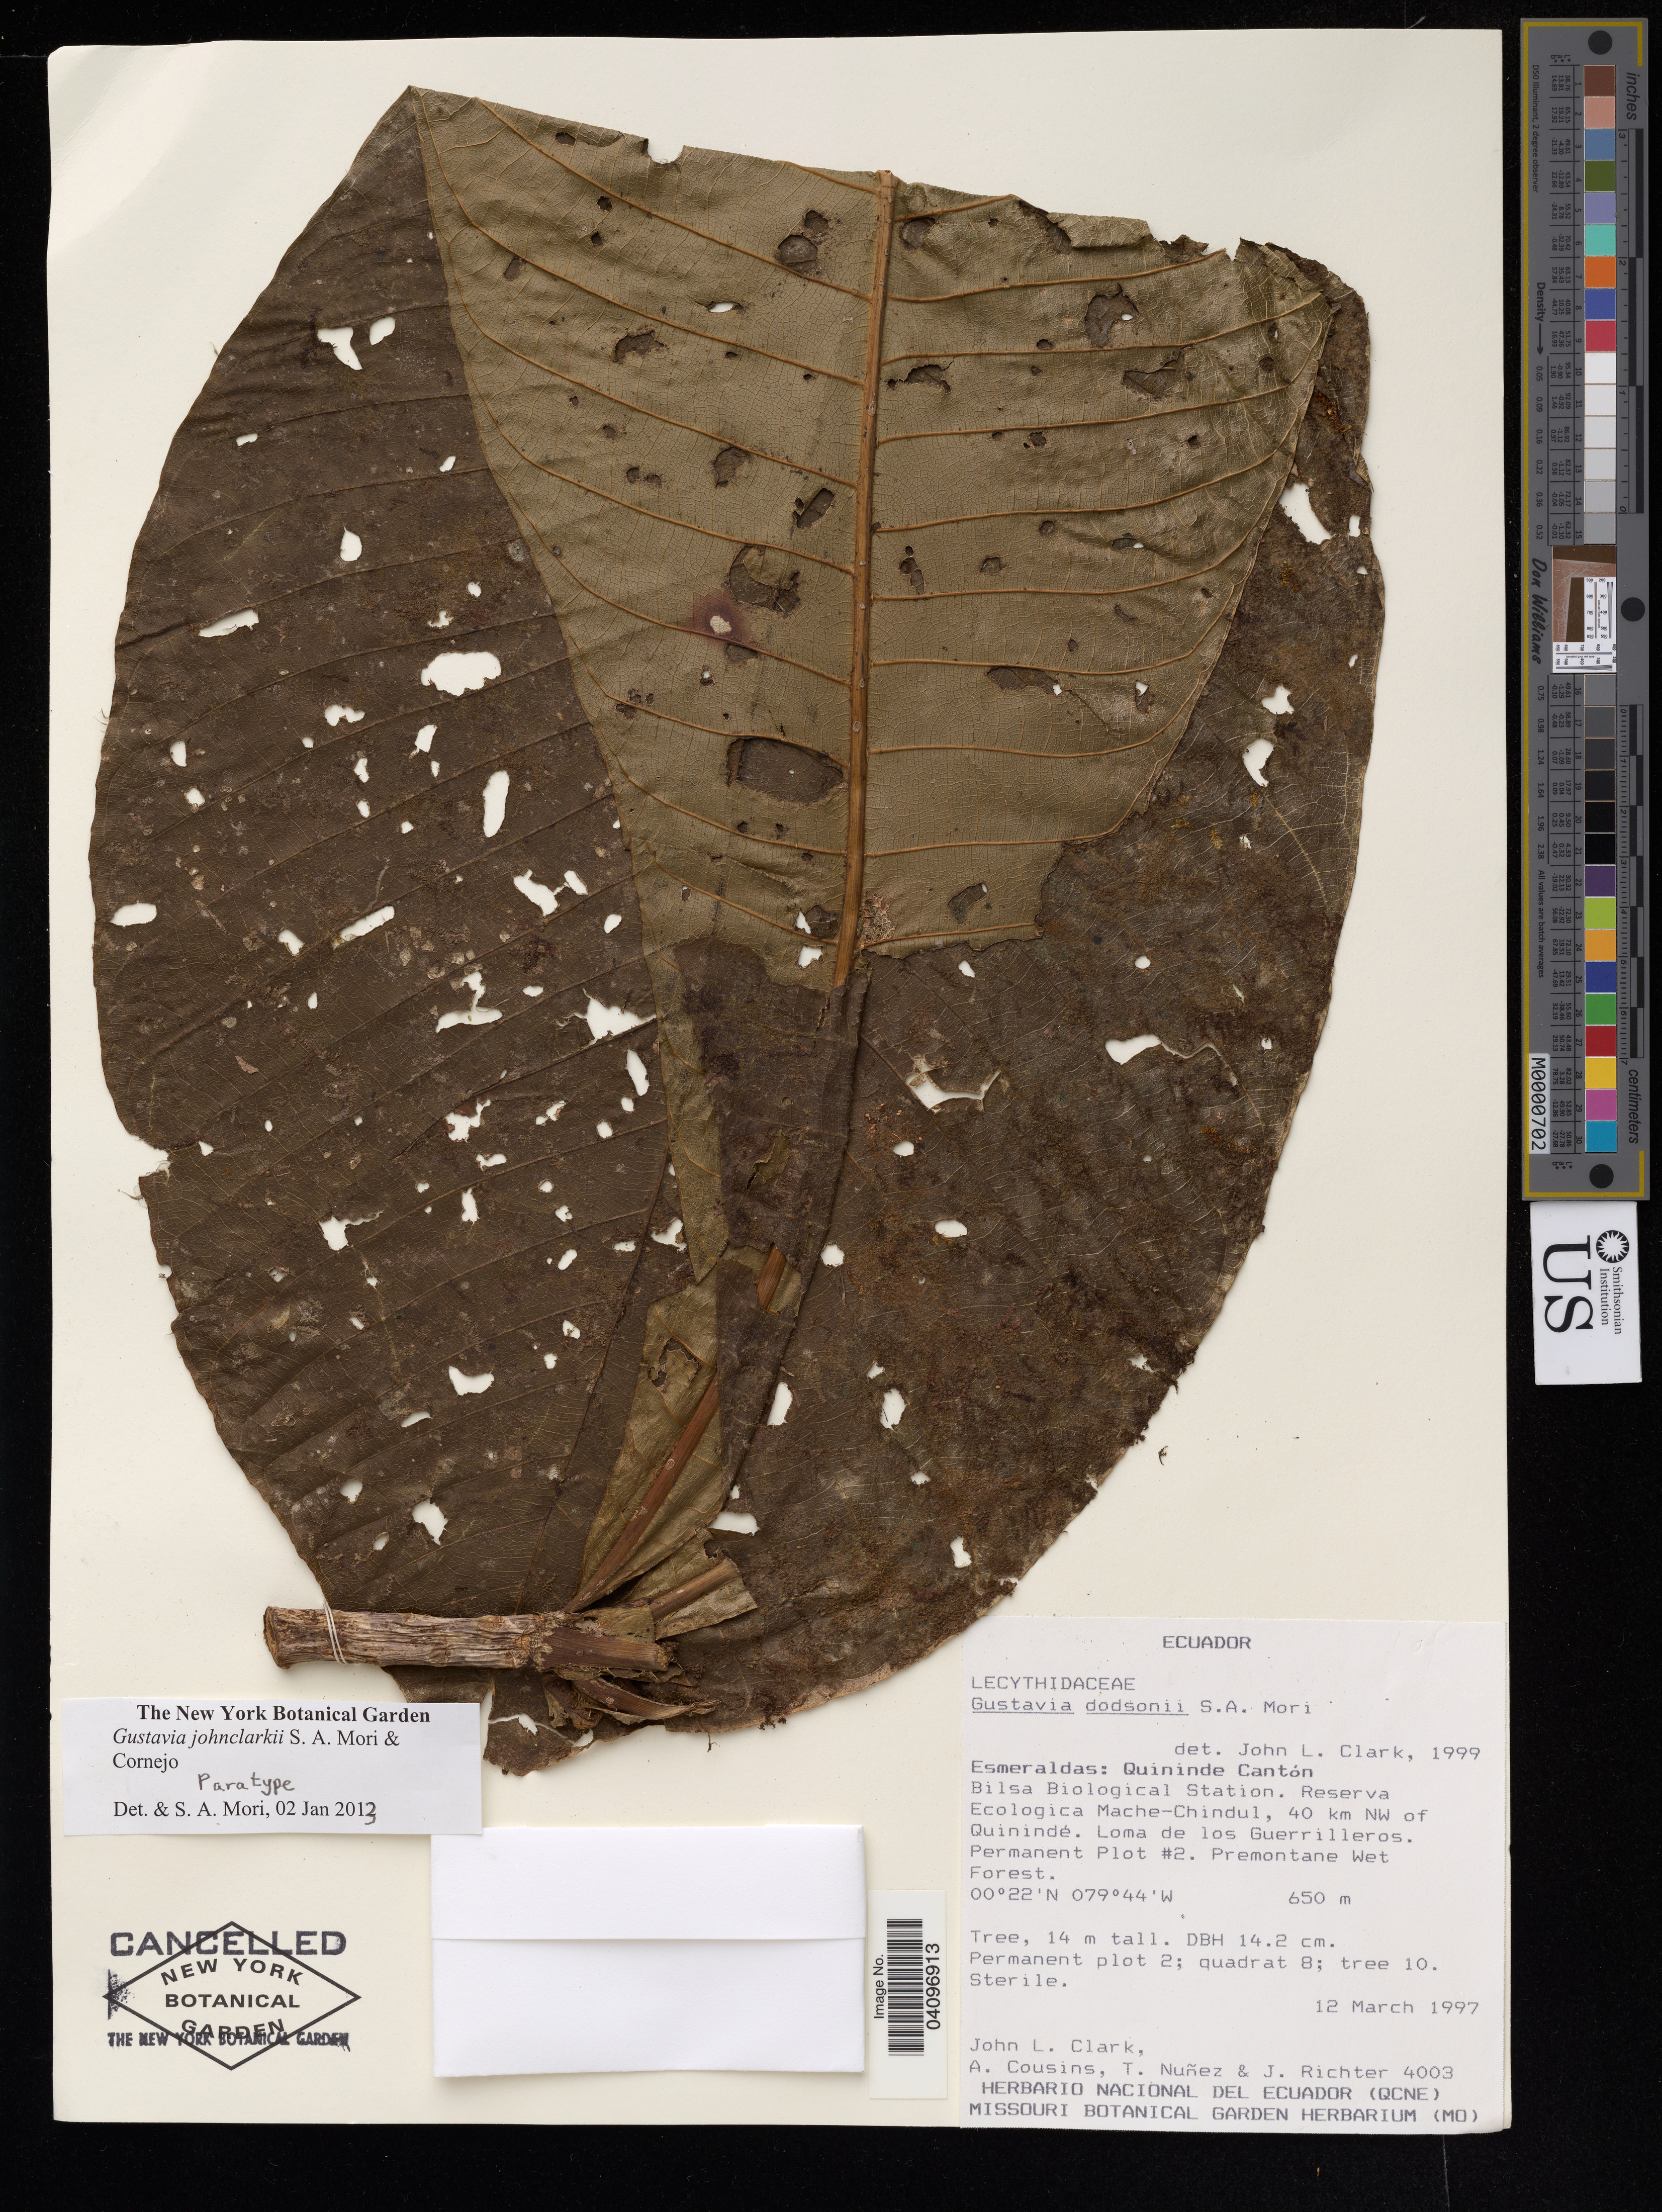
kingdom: Plantae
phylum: Tracheophyta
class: Magnoliopsida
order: Ericales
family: Lecythidaceae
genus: Gustavia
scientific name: Gustavia johnclarkii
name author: S.A. Mori & Cornejo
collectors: J. L. Clark, A. Cousins, T. Nunez & J. Richter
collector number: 4003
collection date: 1997-03-12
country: Ecuador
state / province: Esmeraldas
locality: Quininde Cantón. Bilsa Biological Station. Reserva Ecologica Mache-Chindul, 40 km NW of Quinindé. Loma de los Guerrilleros. Permanent Plot #2.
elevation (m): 650